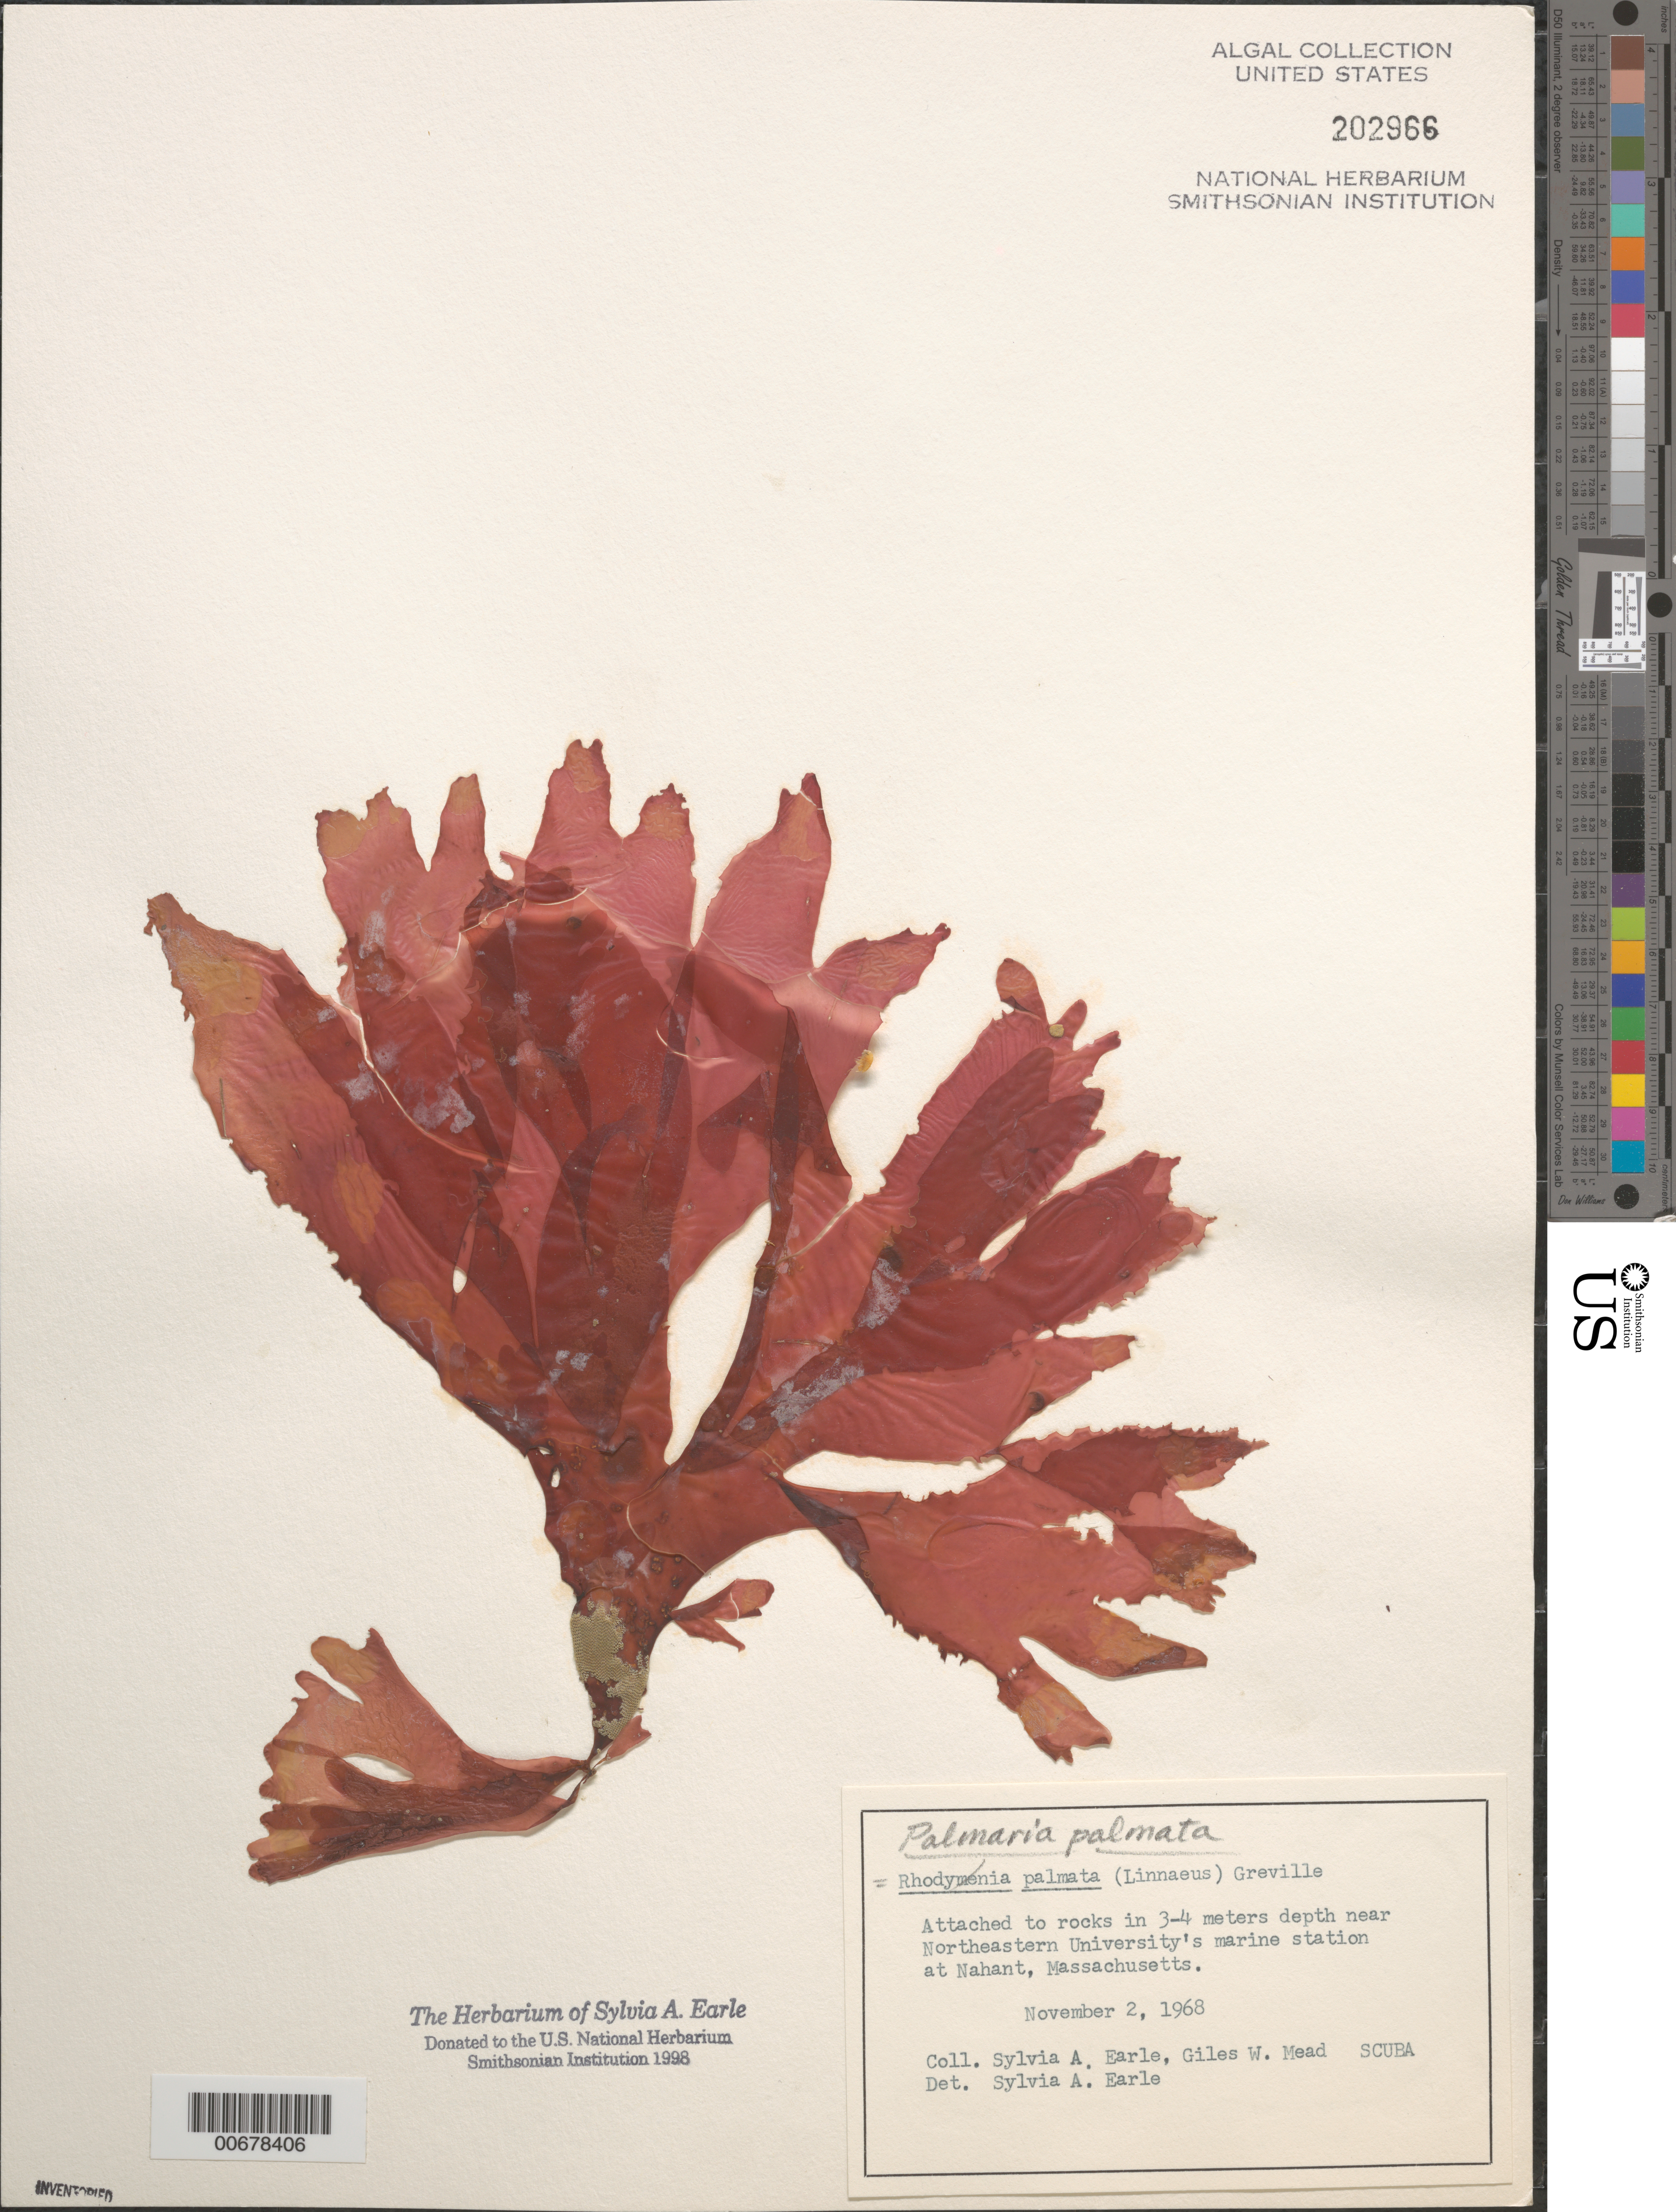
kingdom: Plantae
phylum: Rhodophyta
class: Florideophyceae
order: Palmariales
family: Palmariaceae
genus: Palmaria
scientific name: Palmaria palmata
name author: (L.) F. Weber & D. Mohr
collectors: S. A. Earle & G. W. Mead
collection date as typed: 02 Nov 1968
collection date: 1968-11-02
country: United States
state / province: Massachusetts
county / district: Essex County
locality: Nahant, near Northeastern University's marine station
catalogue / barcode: US 202966